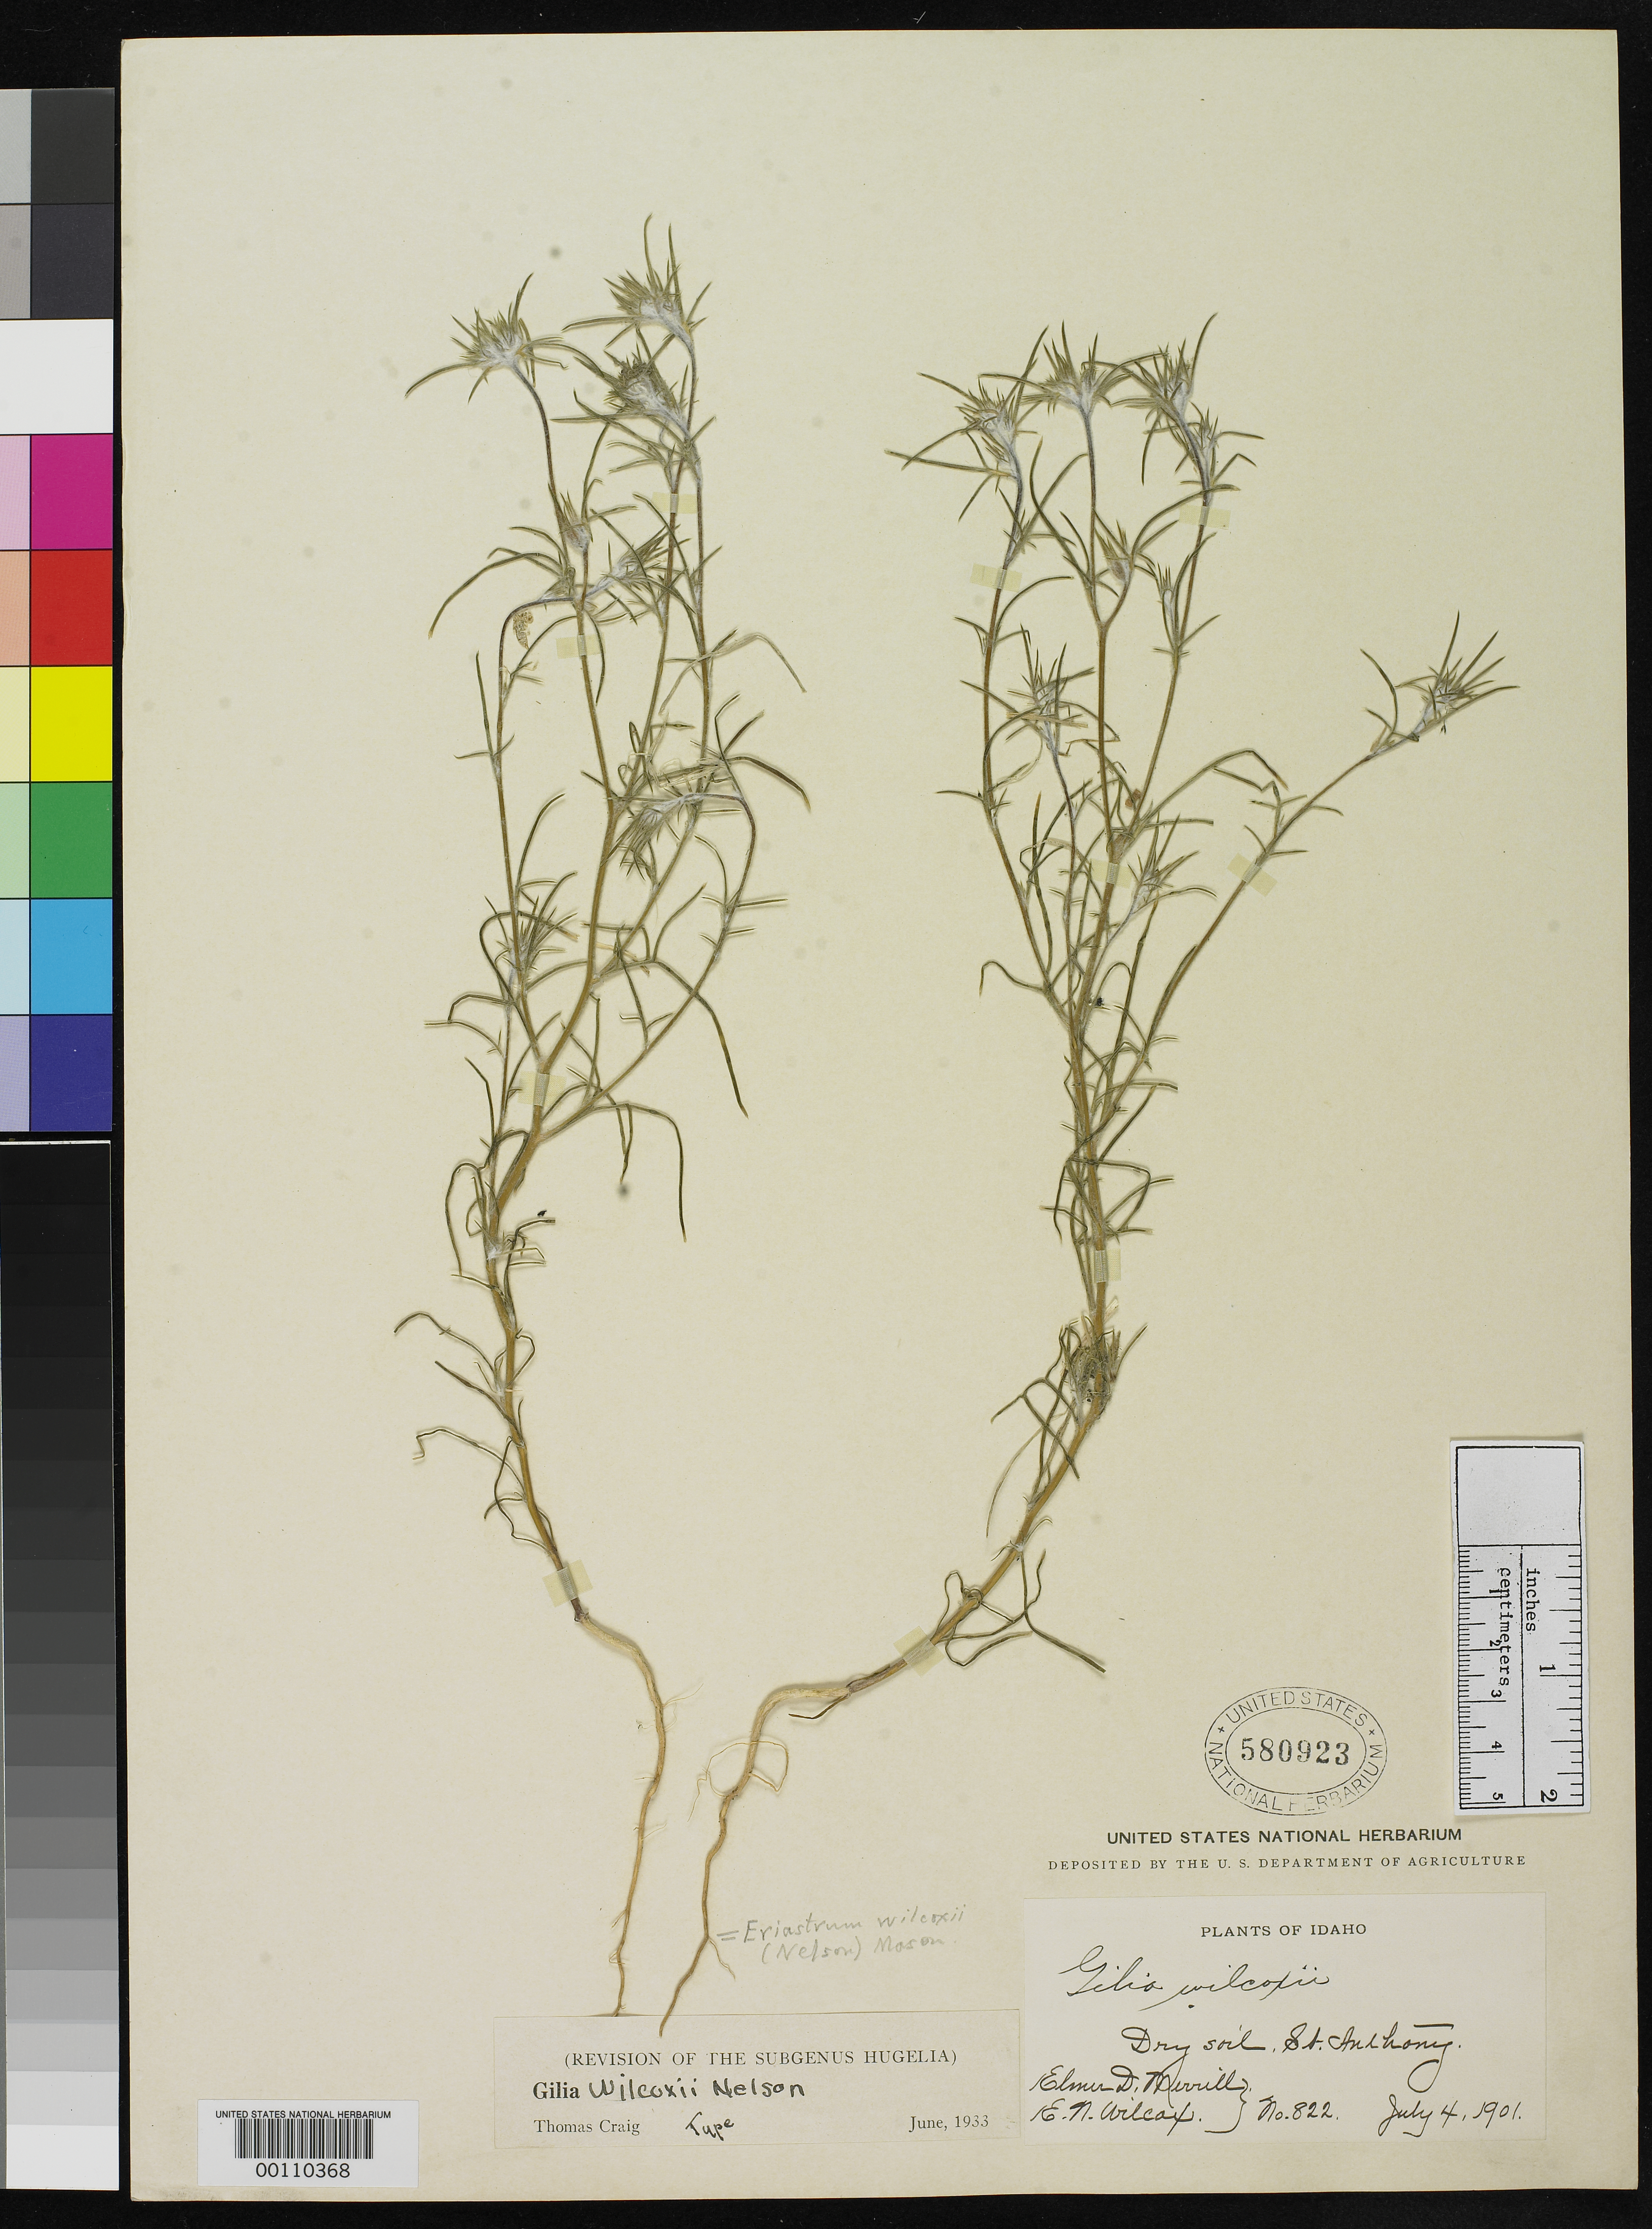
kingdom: Plantae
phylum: Tracheophyta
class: Magnoliopsida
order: Ericales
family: Polemoniaceae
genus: Gilia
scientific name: Gilia wilcoxii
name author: A. Nelson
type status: Isosyntype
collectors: E. D. Merrill & E. Wilcox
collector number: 822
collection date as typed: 04 Jul 1901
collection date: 1901-07-04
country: United States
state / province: Idaho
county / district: Fremont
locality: St. Anthony.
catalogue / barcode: US 580923